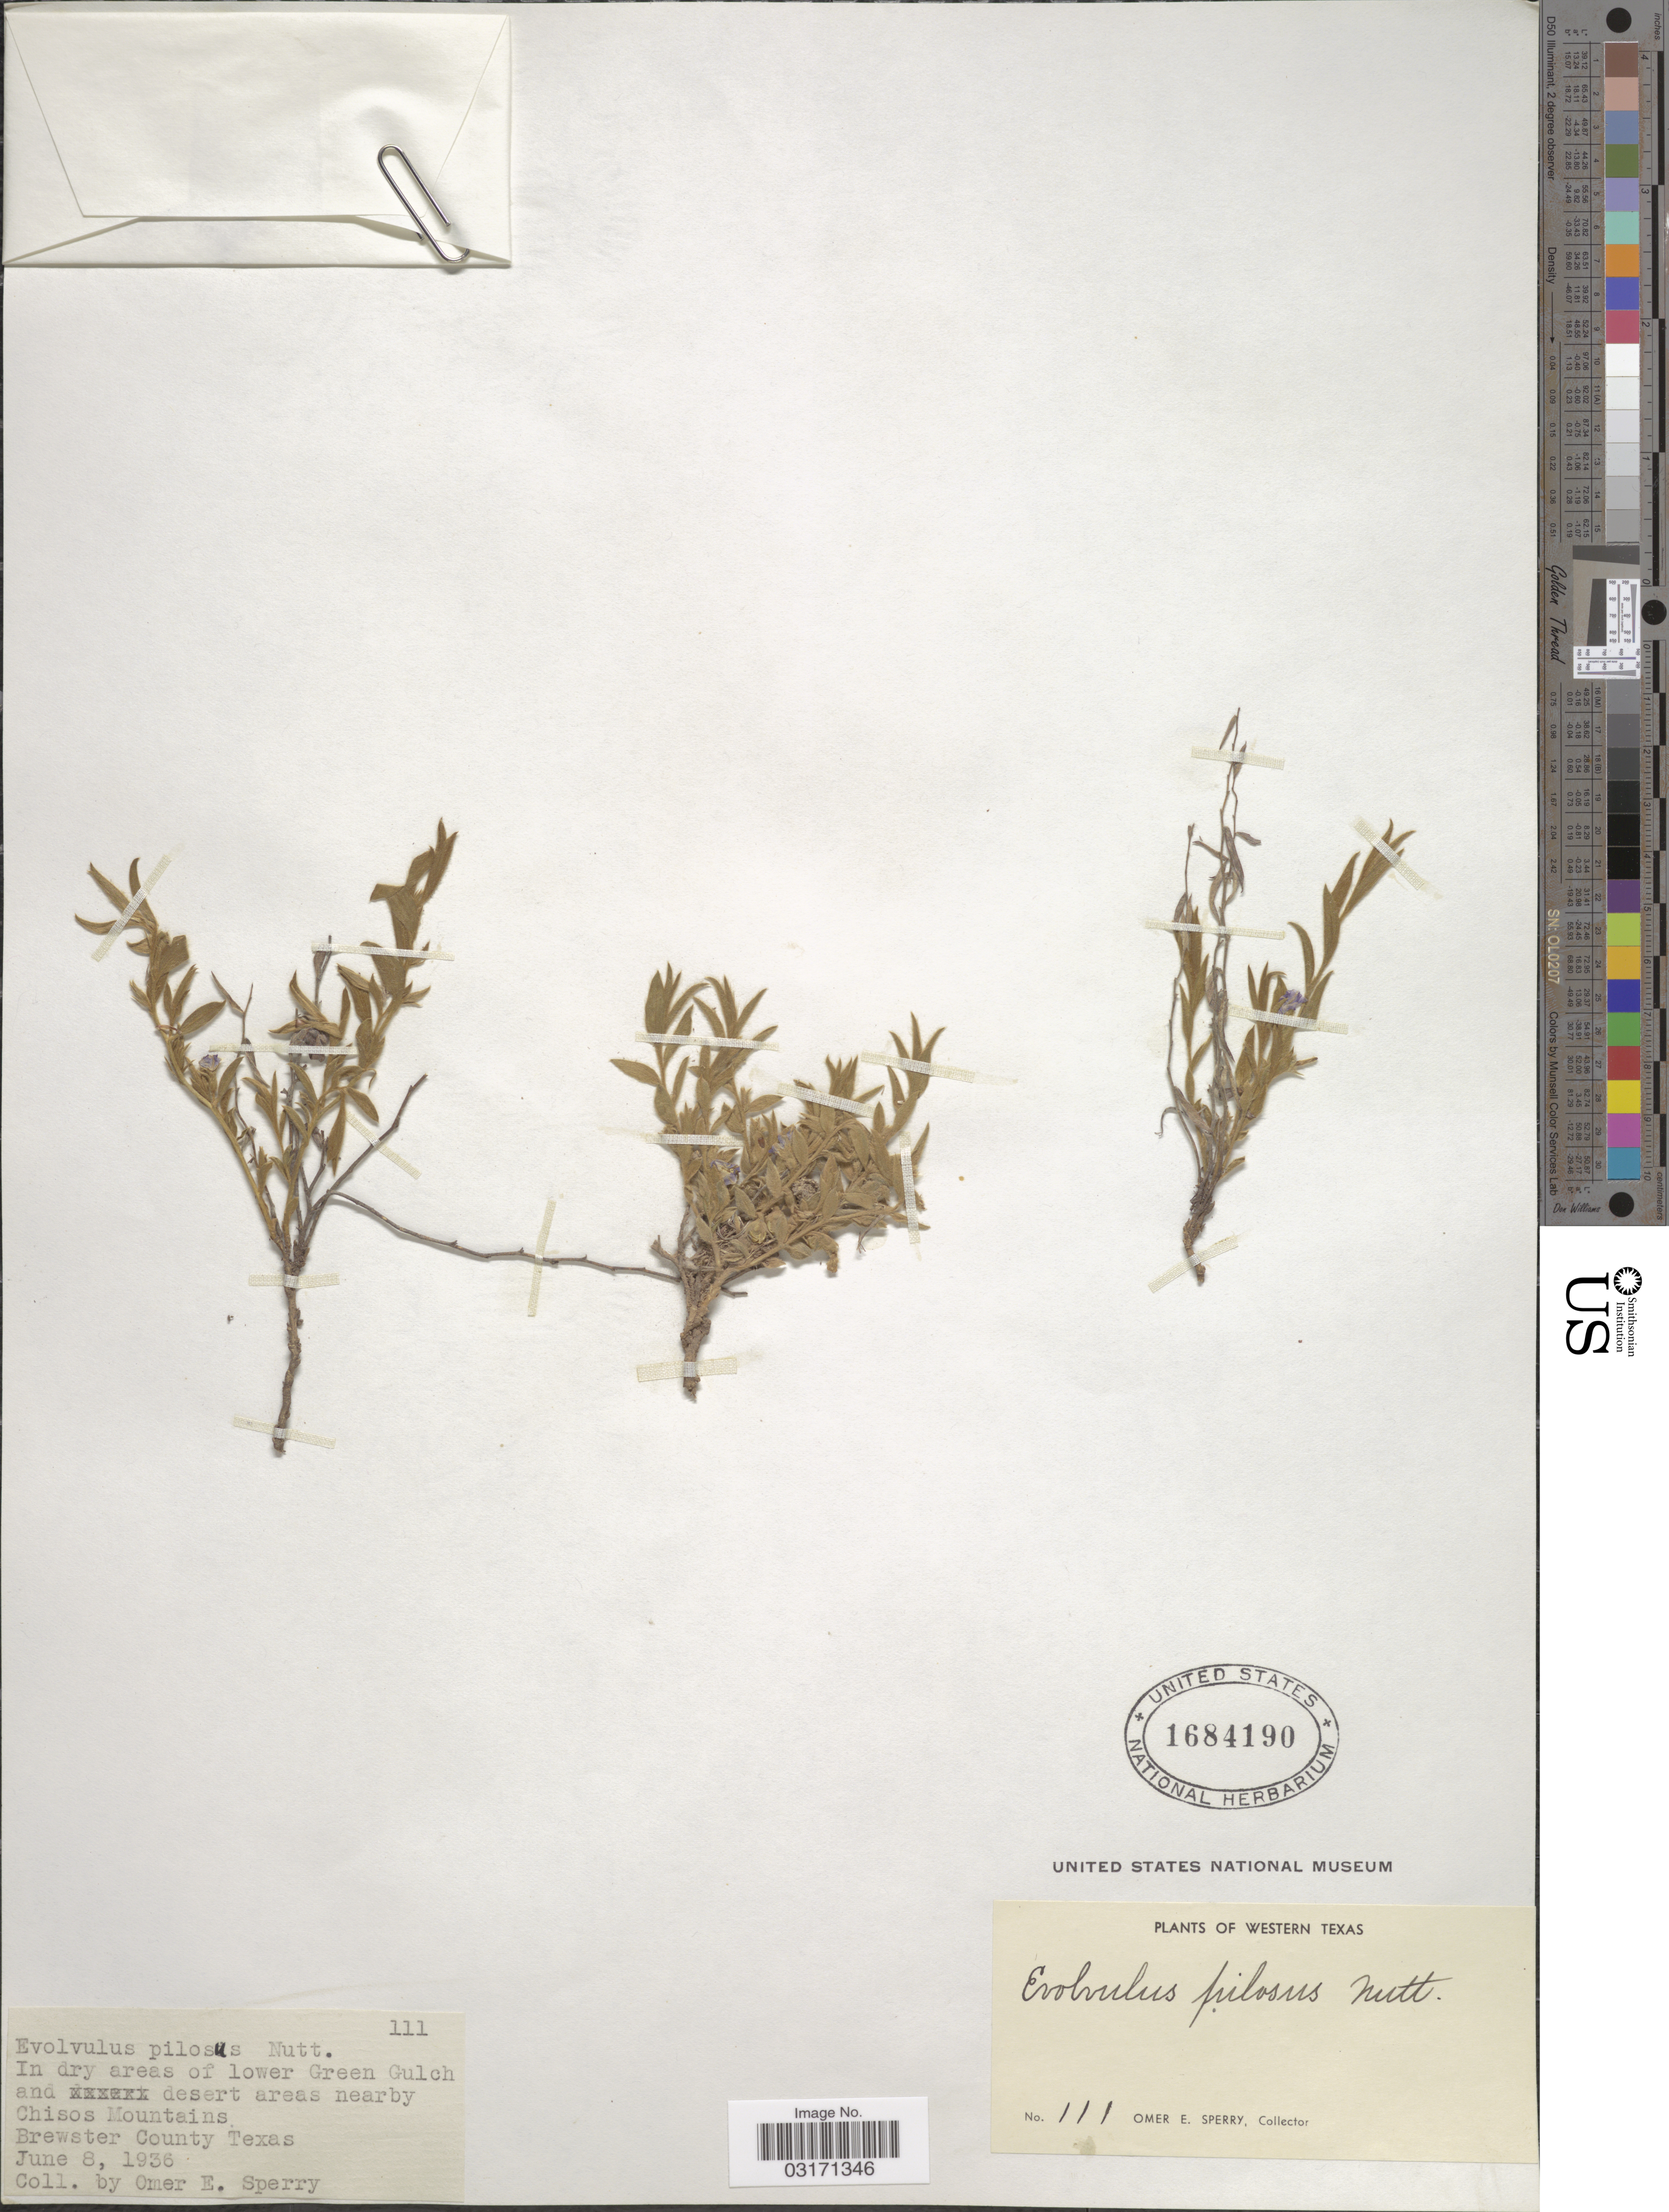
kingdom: Plantae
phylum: Tracheophyta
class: Magnoliopsida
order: Solanales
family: Convolvulaceae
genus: Evolvulus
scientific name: Evolvulus pilosus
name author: Roxb.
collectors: O. E. Sperry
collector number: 111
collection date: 1936-06-08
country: United States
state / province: Texas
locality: Western Texas. In dry areas of lower Green Gulch and desert areas nearby Chisos Mountains. Brewster County.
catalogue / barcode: US 1684190